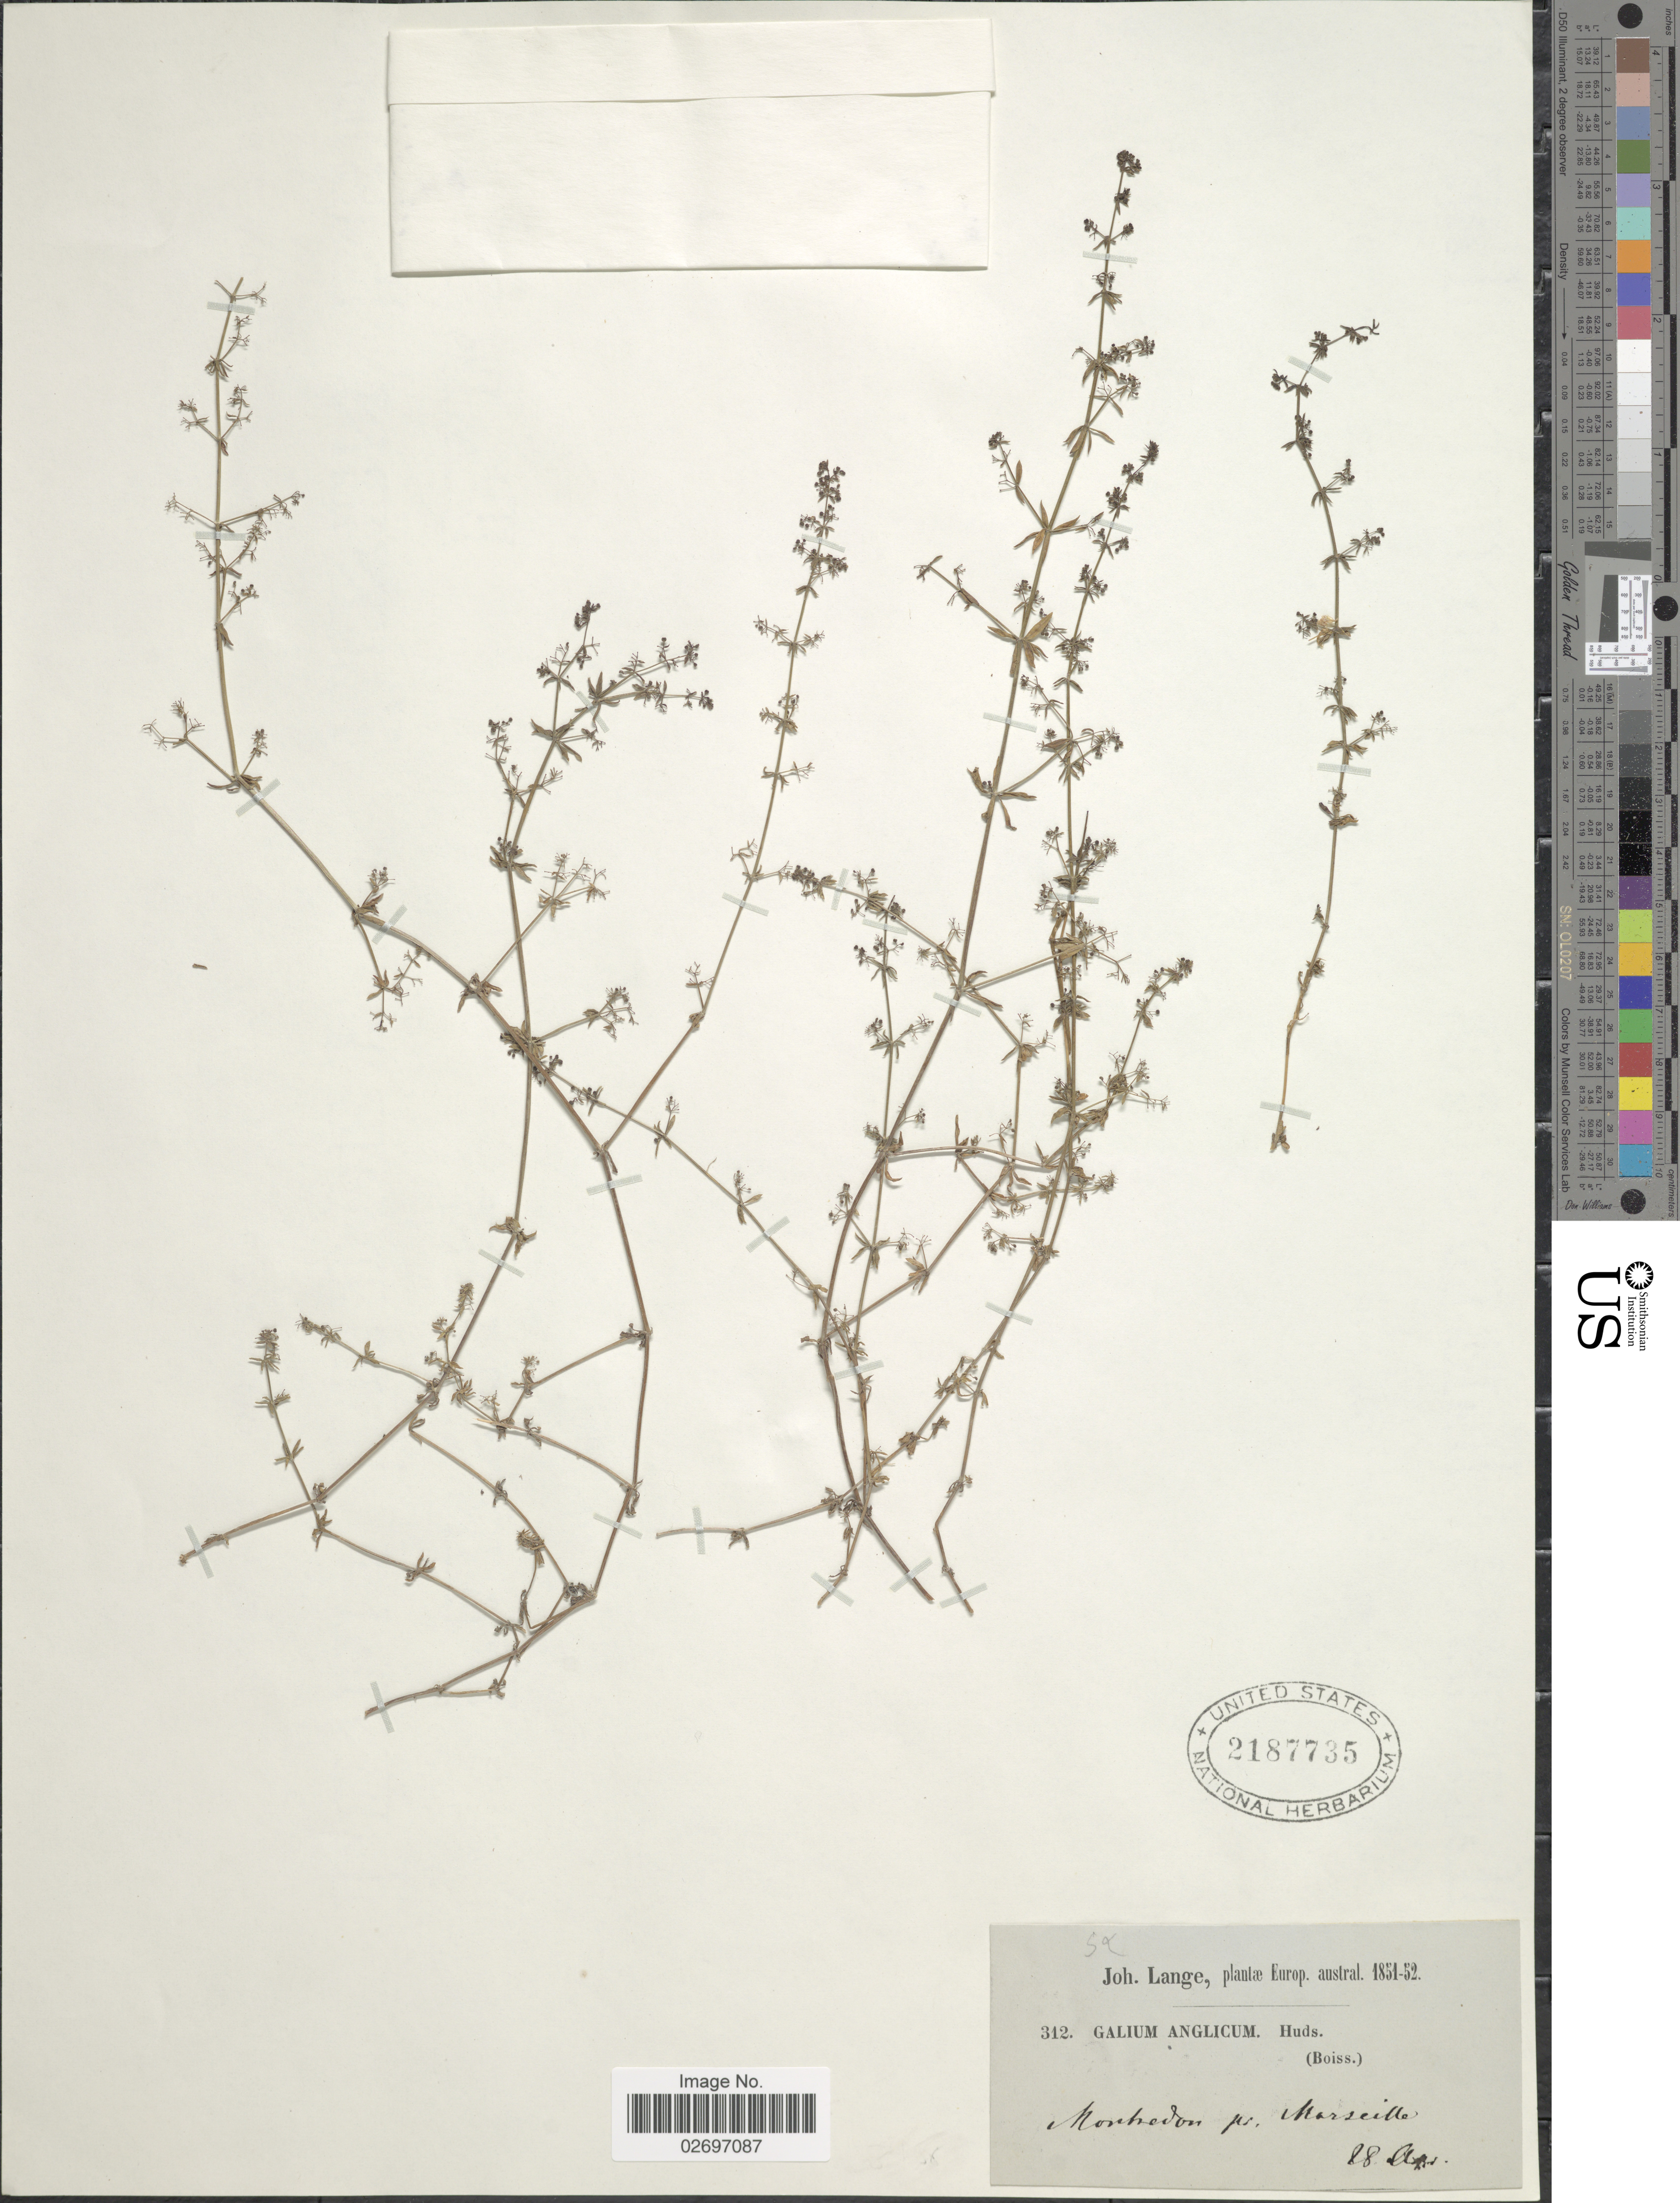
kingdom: Plantae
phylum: Tracheophyta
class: Magnoliopsida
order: Gentianales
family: Rubiaceae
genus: Galium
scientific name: Galium anglicum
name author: Huds.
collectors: J. M. C. Lange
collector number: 312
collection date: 1851/1852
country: France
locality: Europ. austral., Montredon pr. Marseille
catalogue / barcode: US 2187735